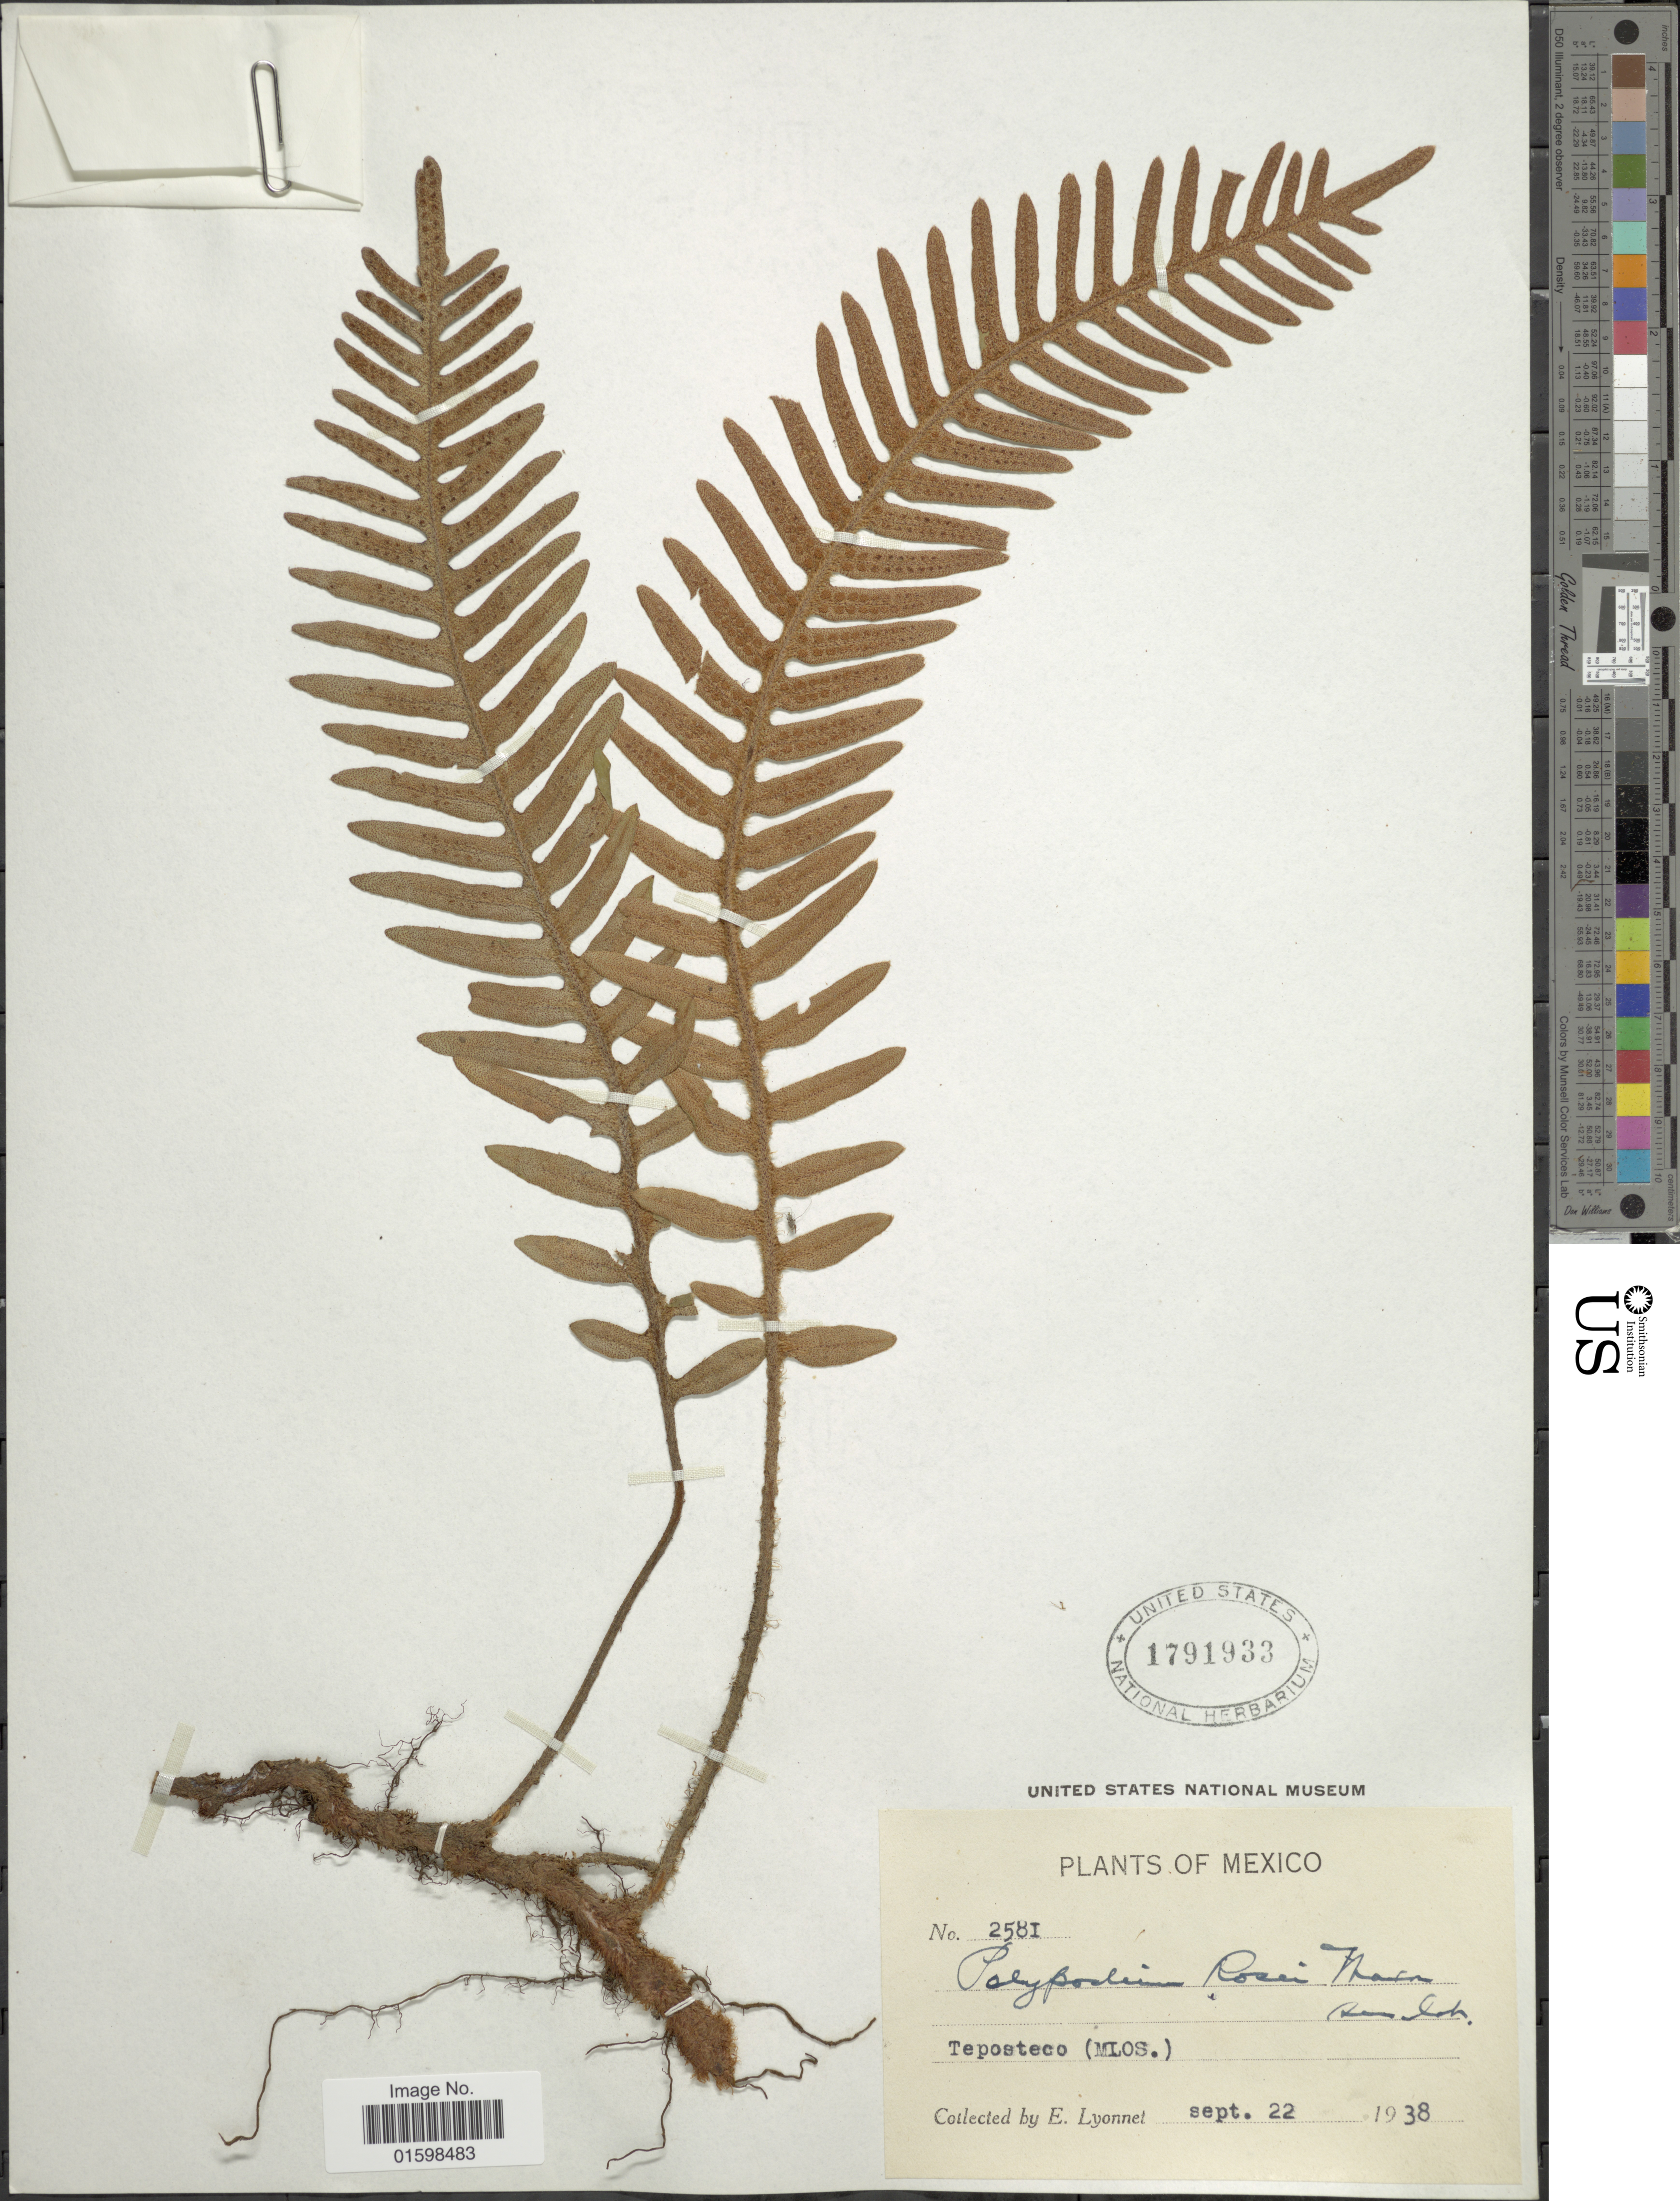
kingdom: Plantae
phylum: Tracheophyta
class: Polypodiopsida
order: Polypodiales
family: Polypodiaceae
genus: Pleopeltis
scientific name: Pleopeltis rosei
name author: (Maxon) A.R. Sm. & Tejero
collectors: E. Lyonnel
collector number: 2581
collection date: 1938-09-22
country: Mexico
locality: Teposteco (MLOS.)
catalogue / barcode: US 1791933